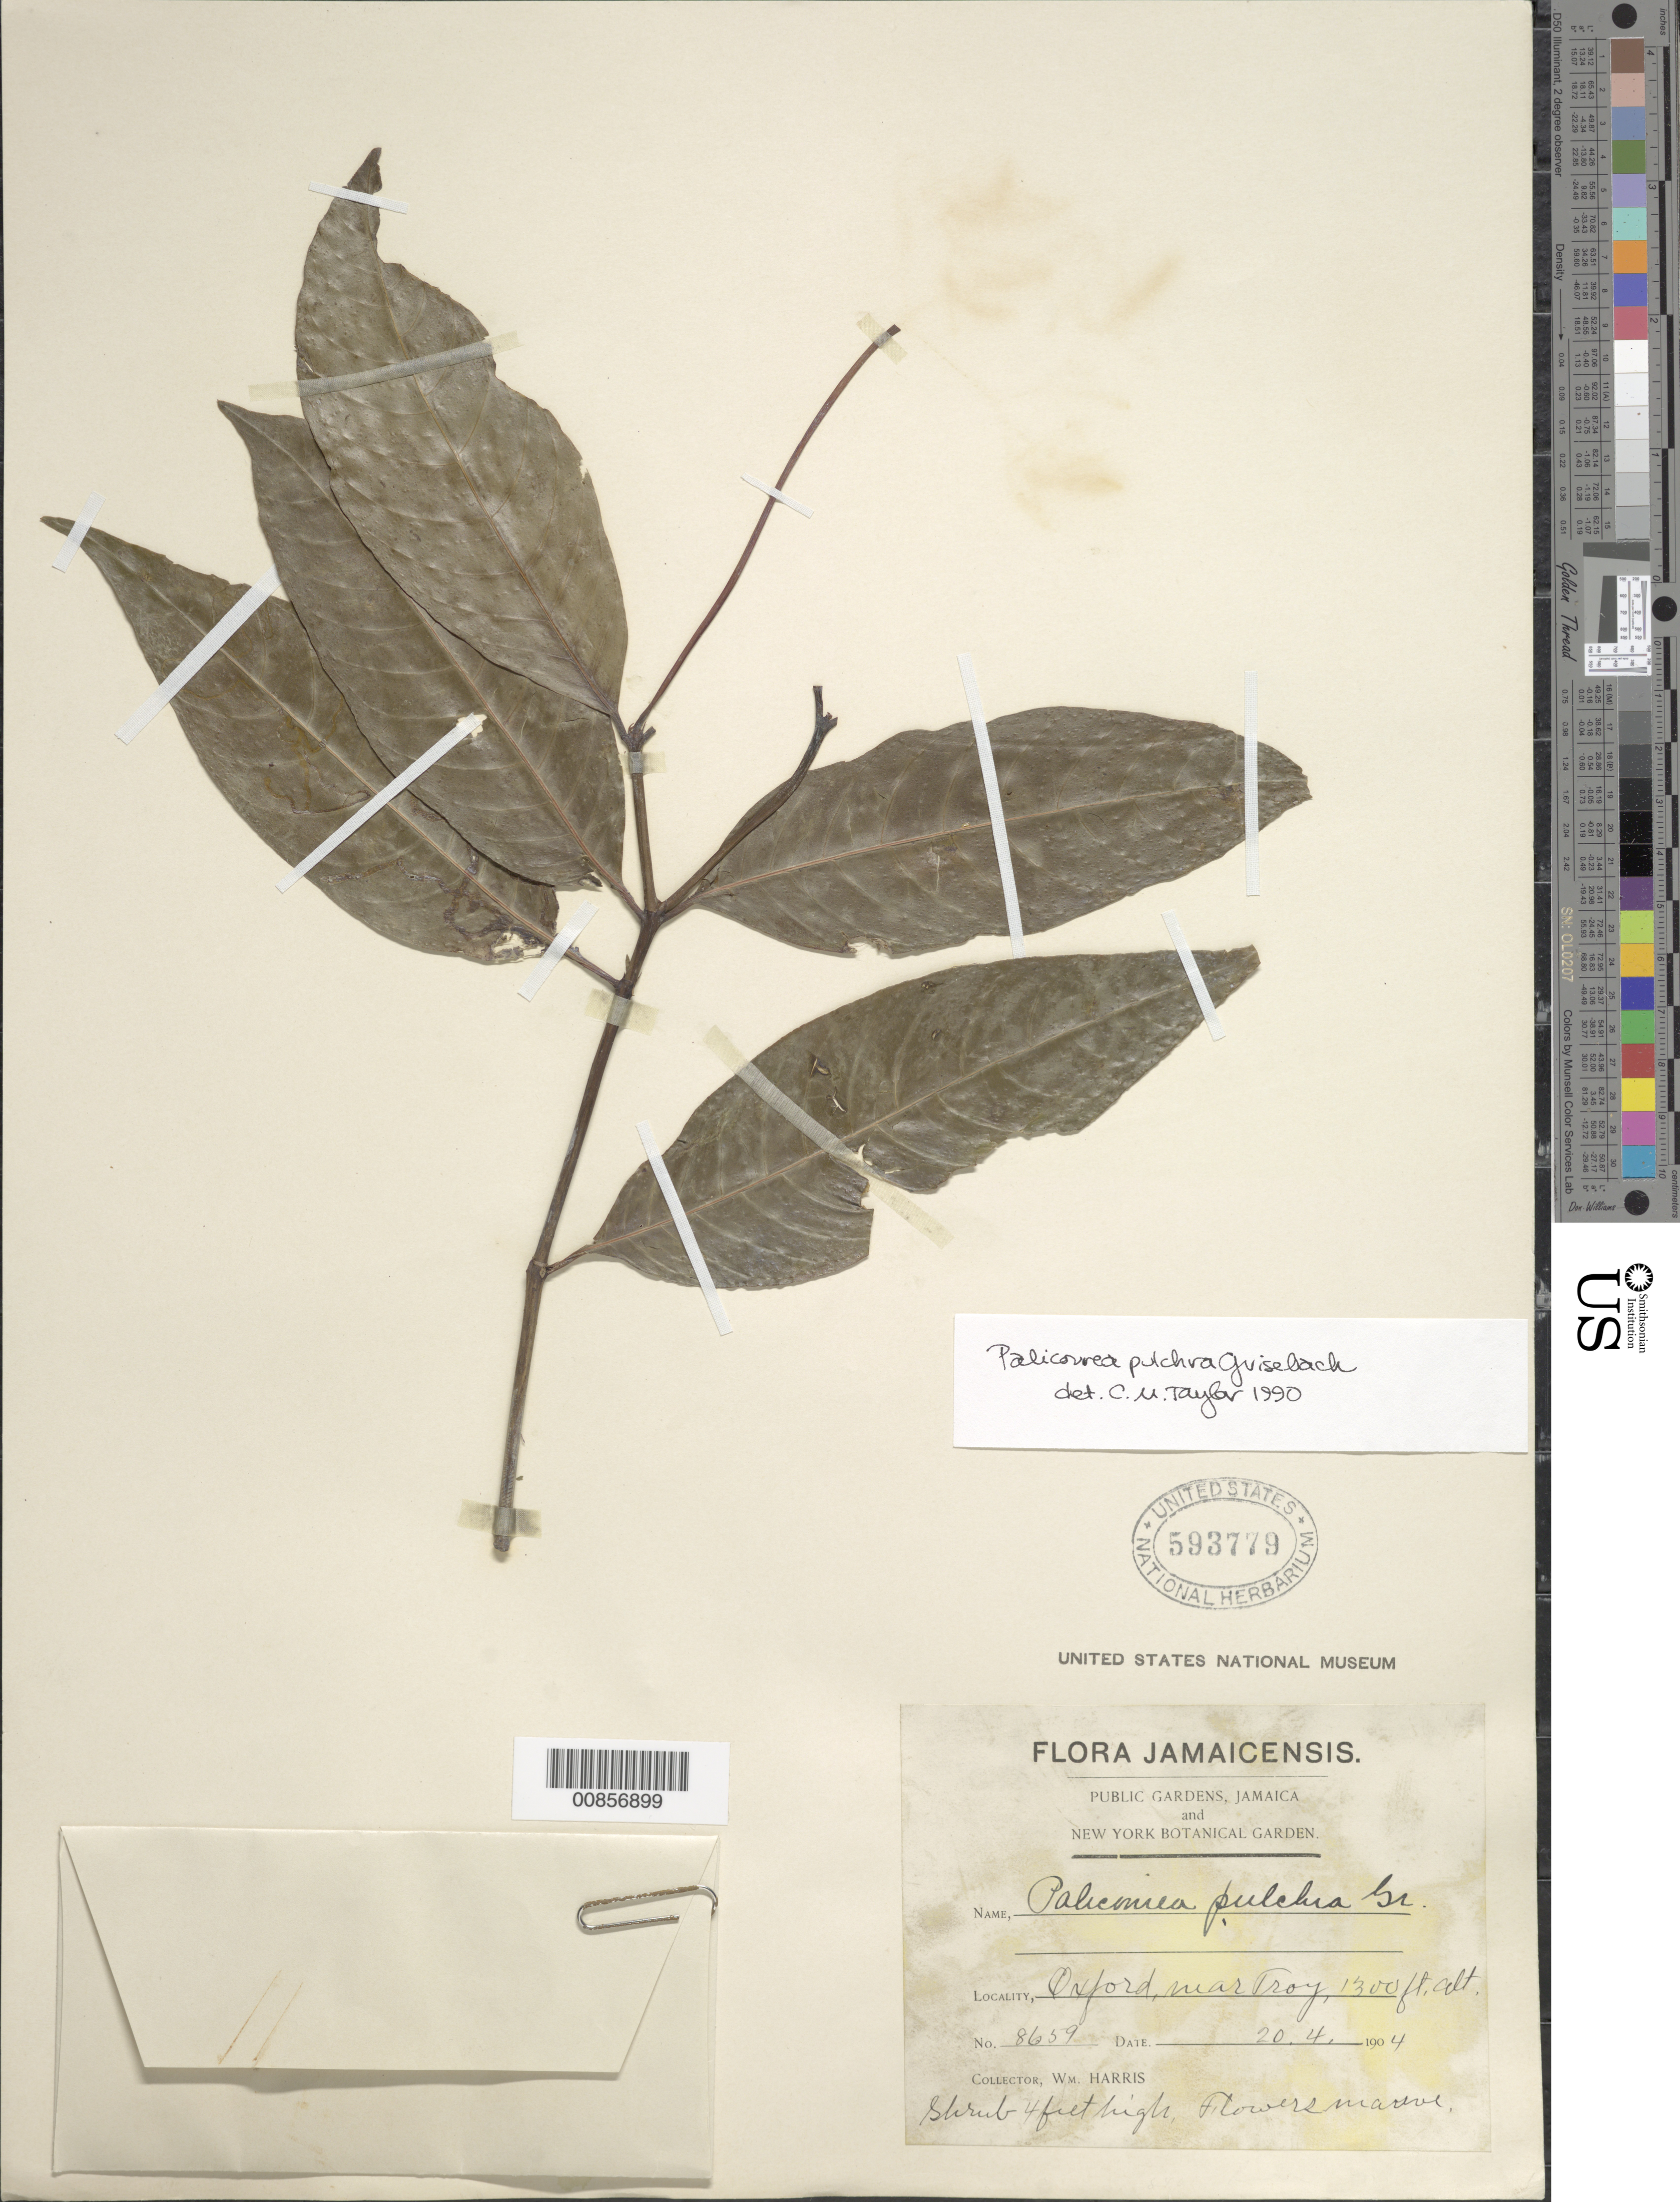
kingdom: Plantae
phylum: Tracheophyta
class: Magnoliopsida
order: Gentianales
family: Rubiaceae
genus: Palicourea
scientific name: Palicourea pulchra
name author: Griseb.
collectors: W. H. Harris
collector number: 8659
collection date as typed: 20 Apr 1904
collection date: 1904-04-20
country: Jamaica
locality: Oxford, near Troy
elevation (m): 396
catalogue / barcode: US 593779